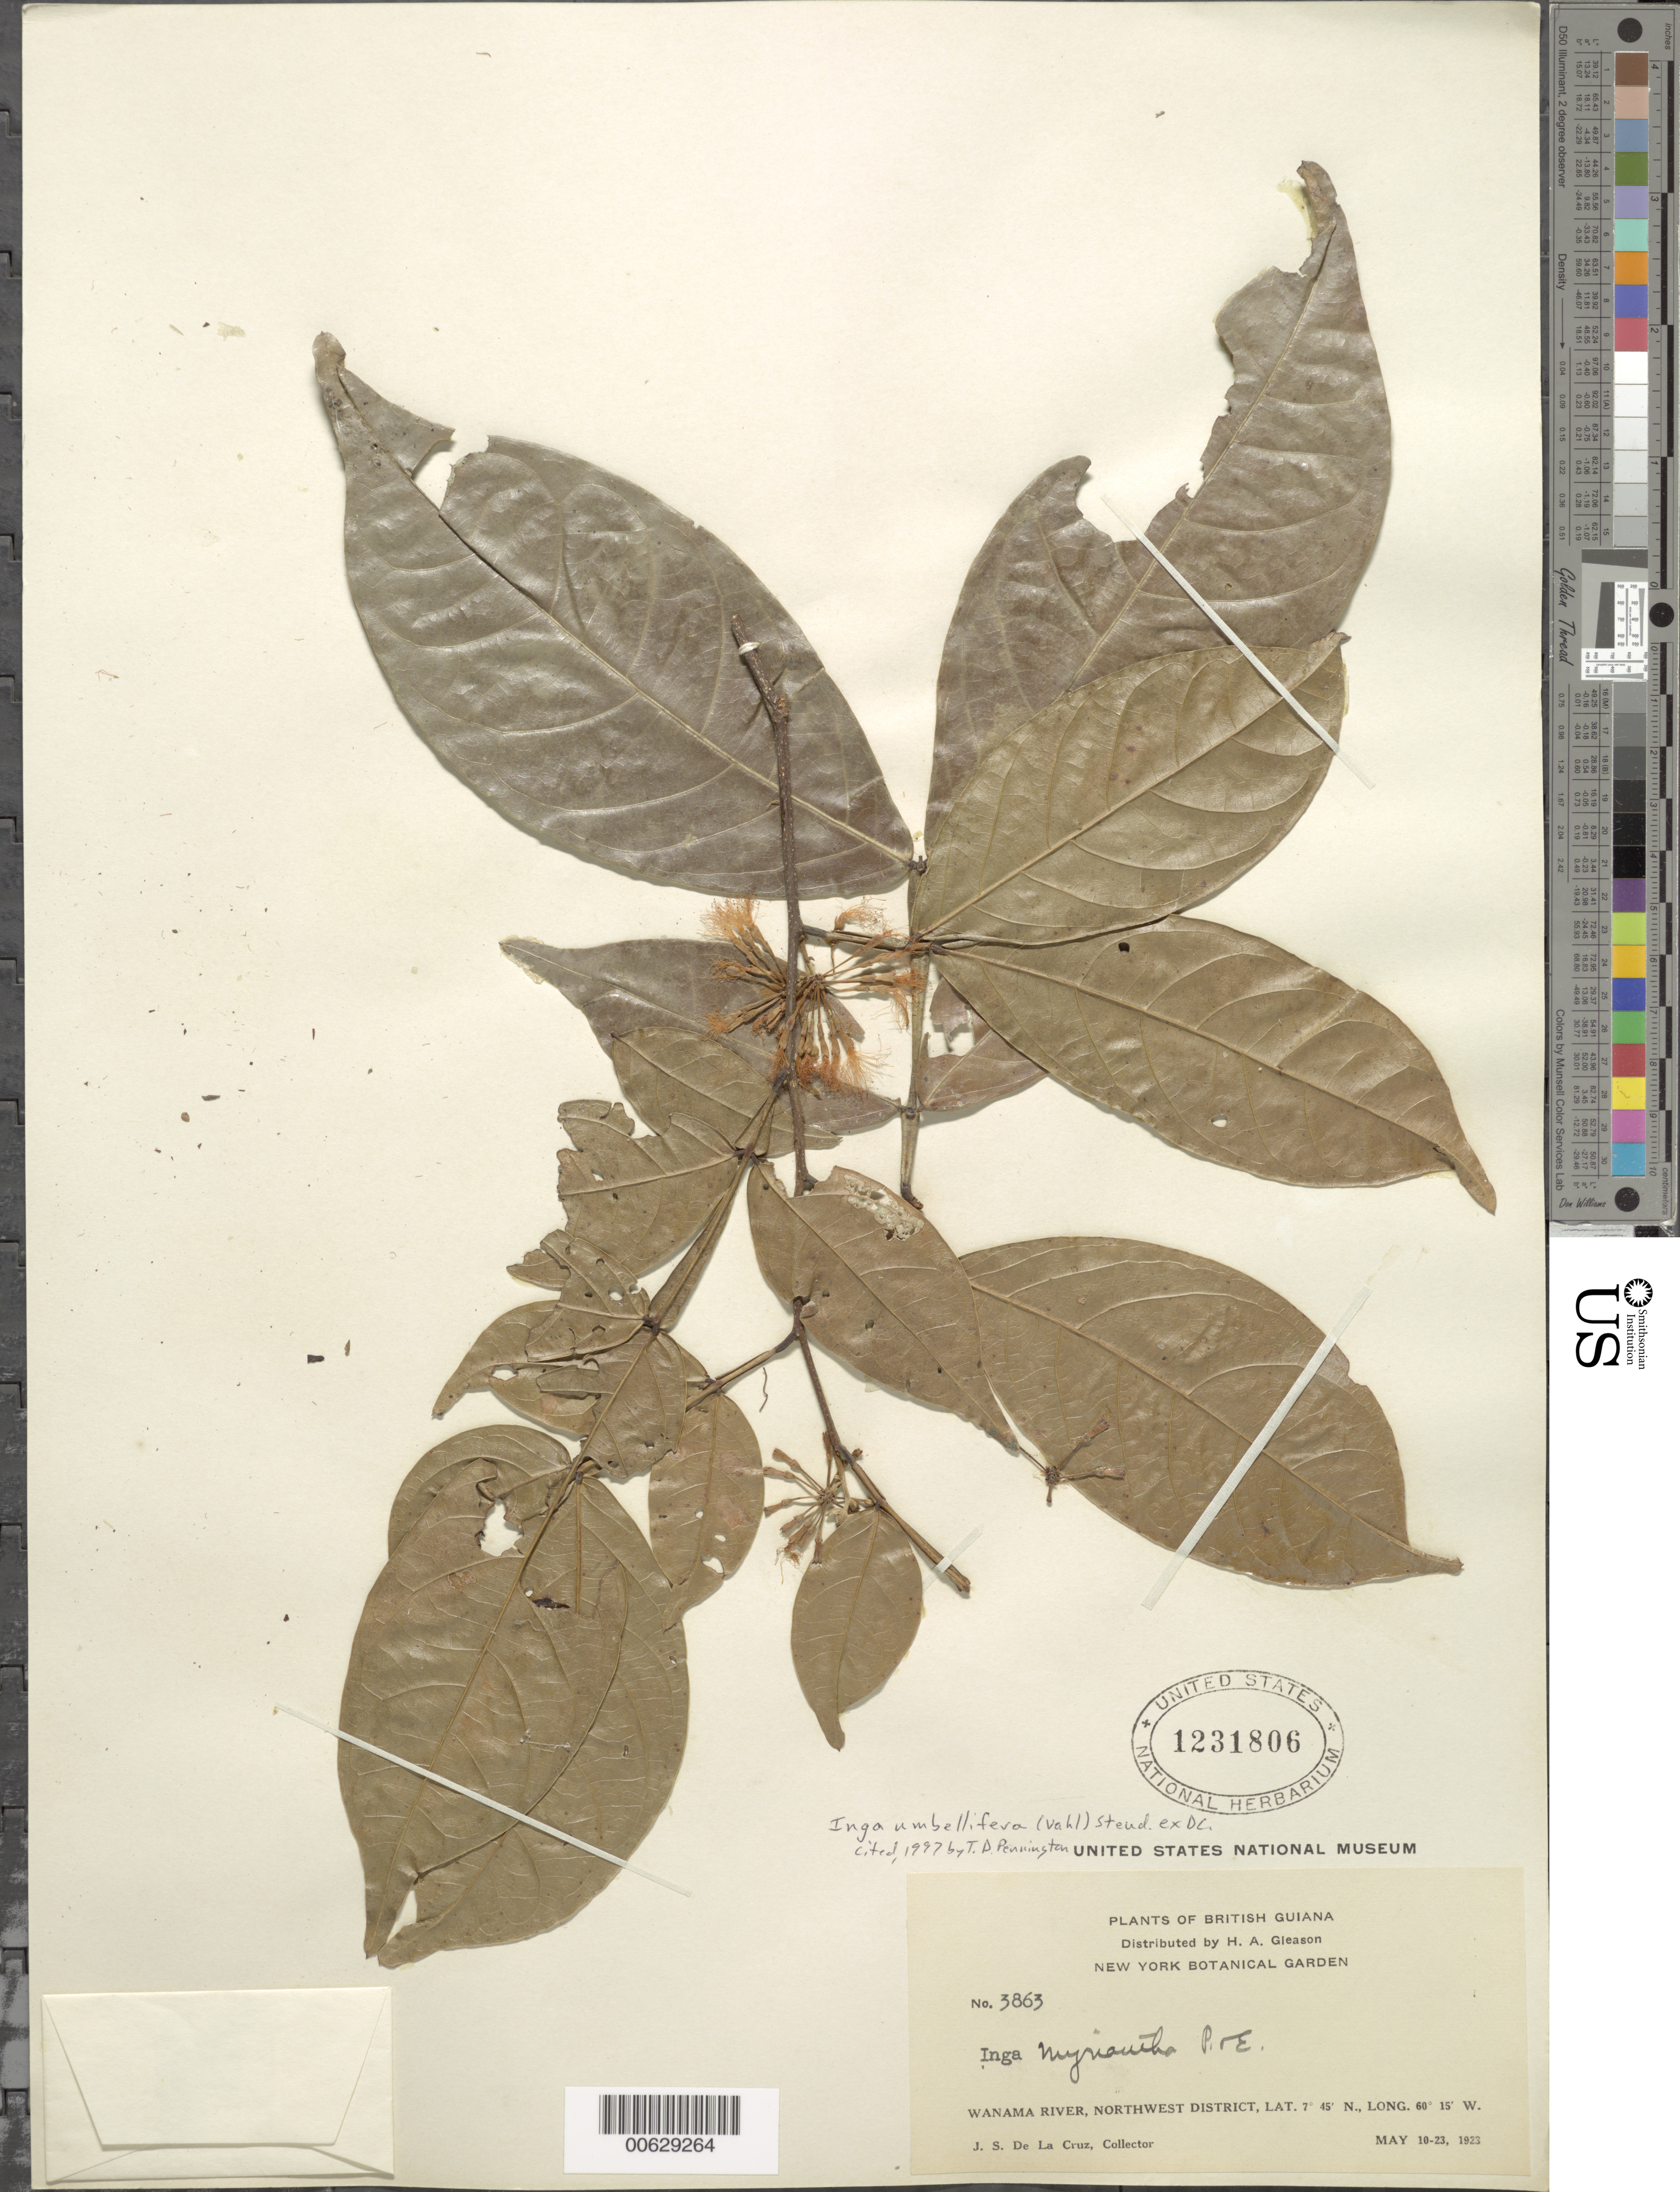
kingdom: Plantae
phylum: Tracheophyta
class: Magnoliopsida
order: Fabales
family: Fabaceae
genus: Inga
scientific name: Inga umbellifera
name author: (Vahl) Steud. ex DC.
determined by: Pennington, T. D., (K)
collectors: J. S. de la Cruz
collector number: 3863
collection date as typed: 10-May-23 to 23-May-23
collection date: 1923-05-10/1923-05-23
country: Guyana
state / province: Barima-Waini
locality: Wanama R., NW District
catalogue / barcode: US 1231806